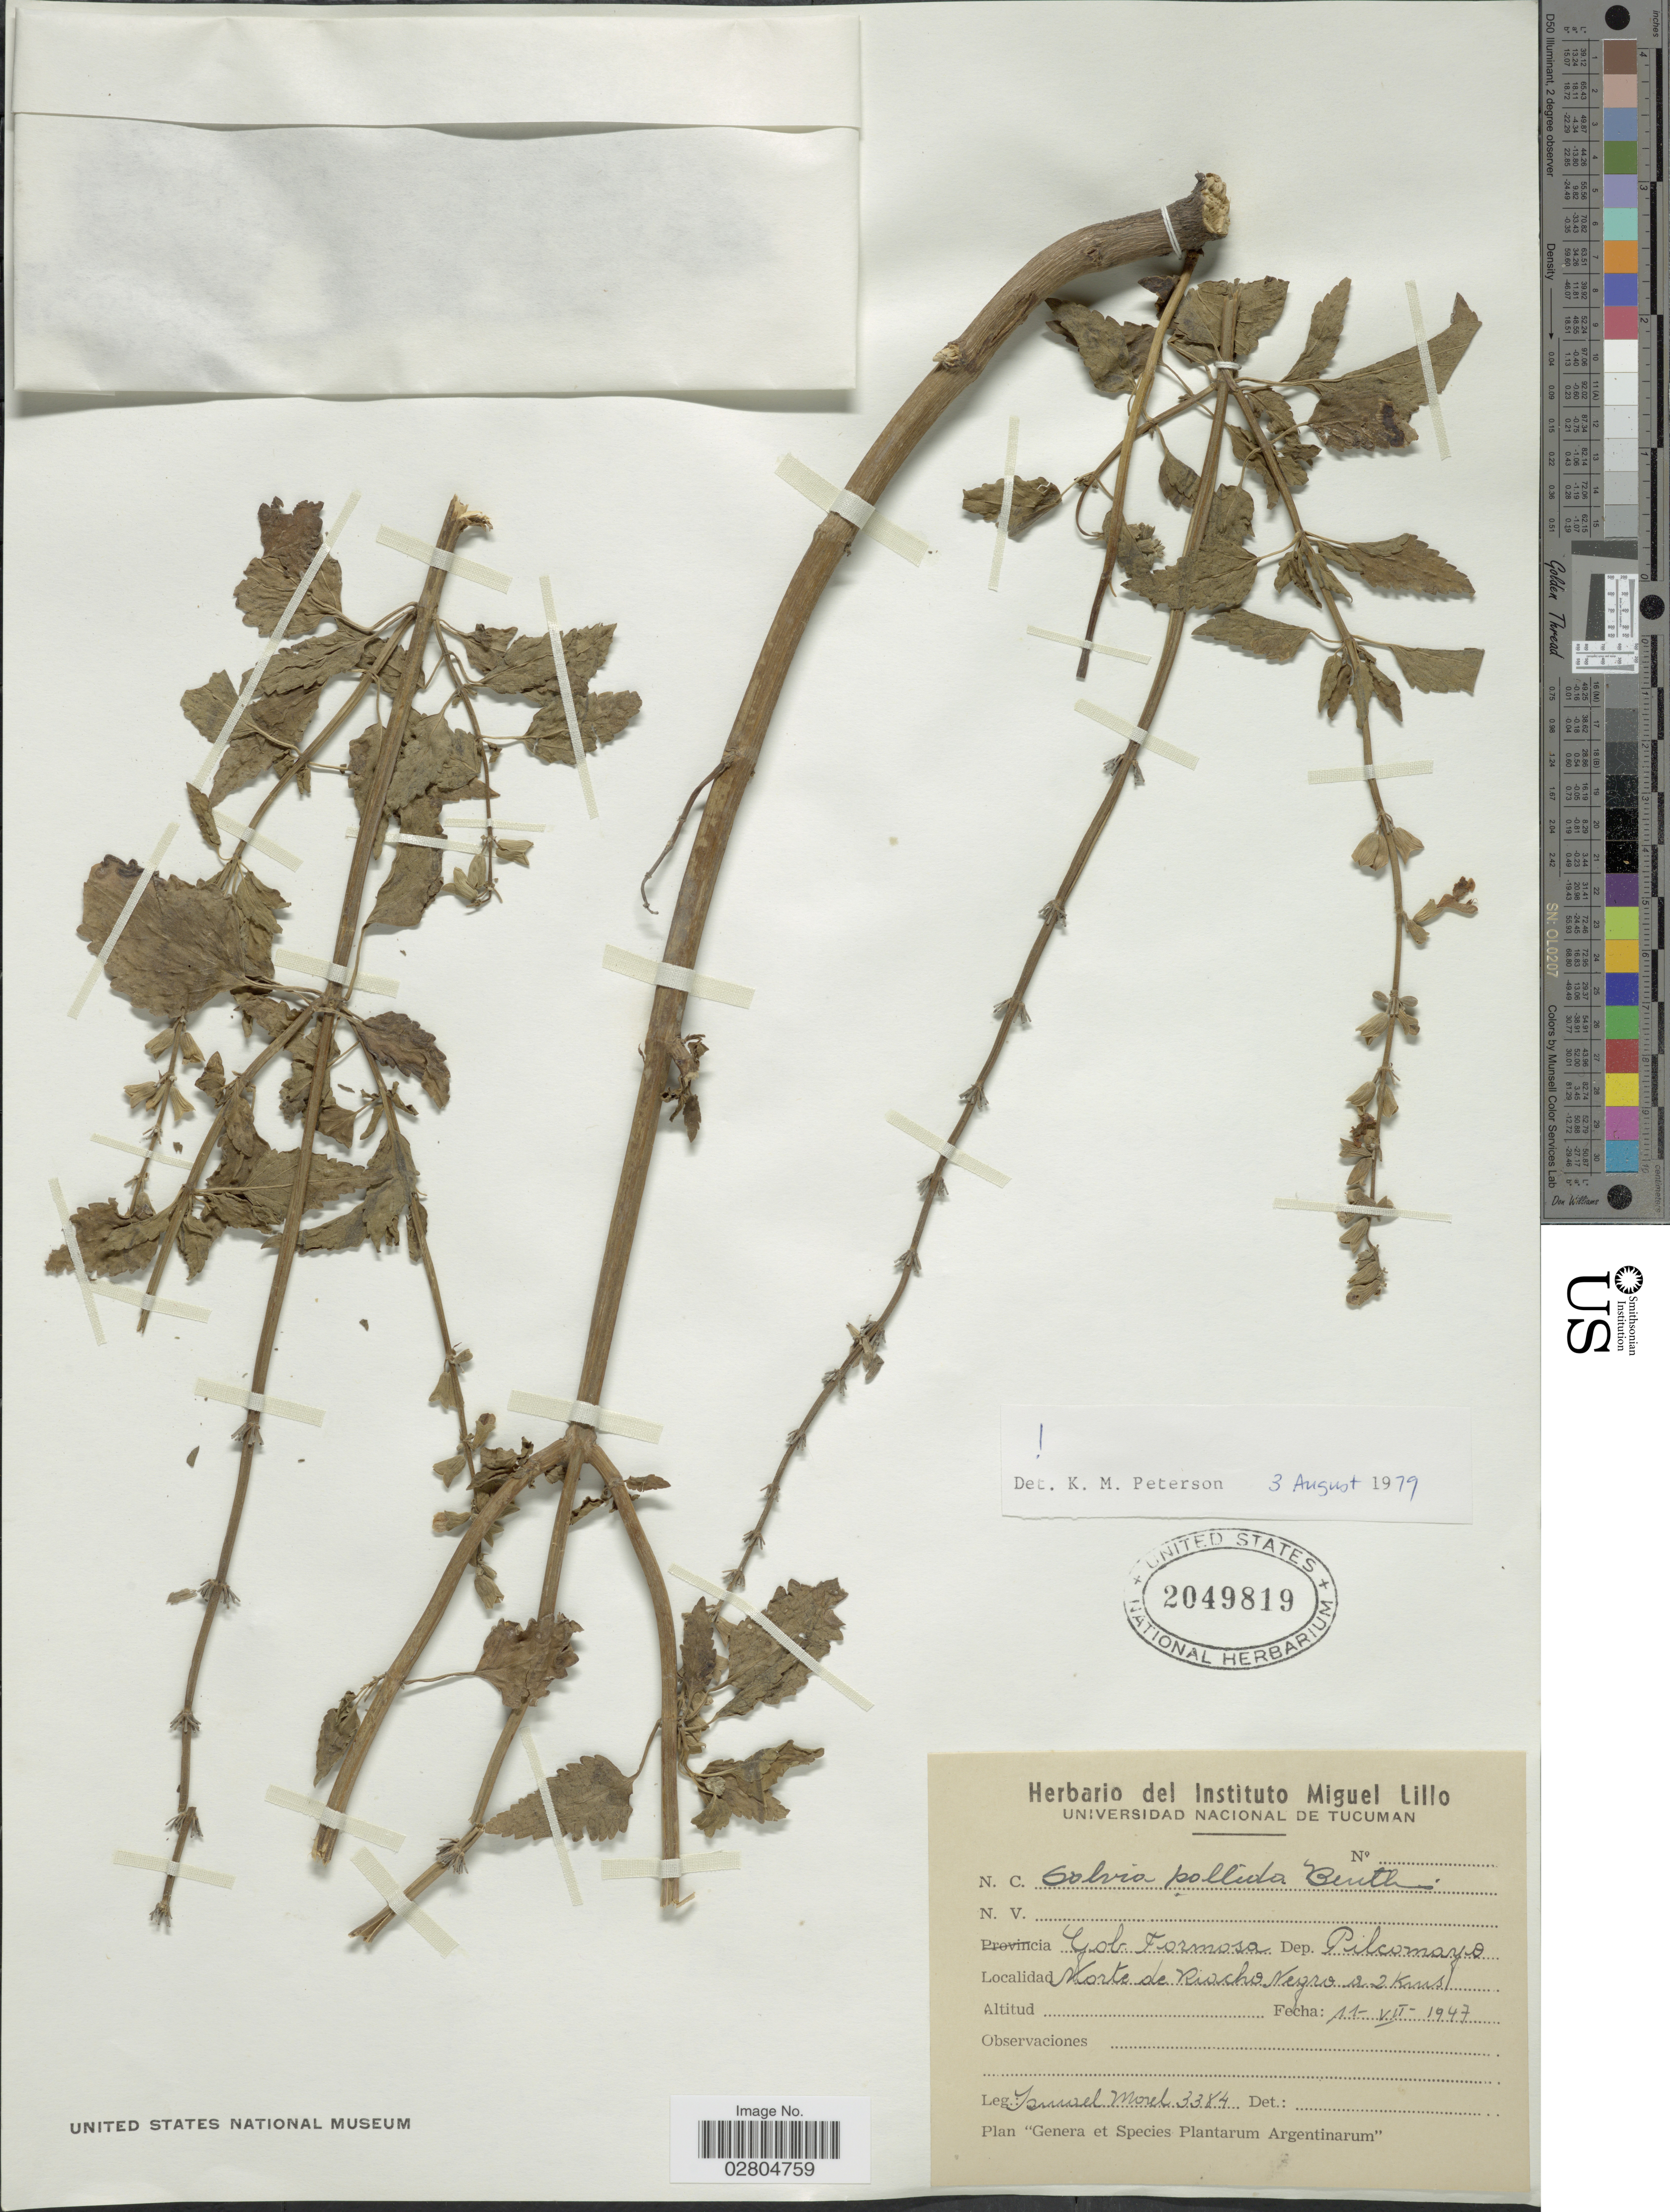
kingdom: Plantae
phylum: Tracheophyta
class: Magnoliopsida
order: Lamiales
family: Lamiaceae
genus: Salvia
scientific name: Salvia pallida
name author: Benth.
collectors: I. Morel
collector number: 3384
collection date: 1947-07-11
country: Argentina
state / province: Formosa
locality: Gob. Formosa, Dep. Pilcamayo. Norte de Riocho Negro a 2 Kms.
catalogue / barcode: US 2049819